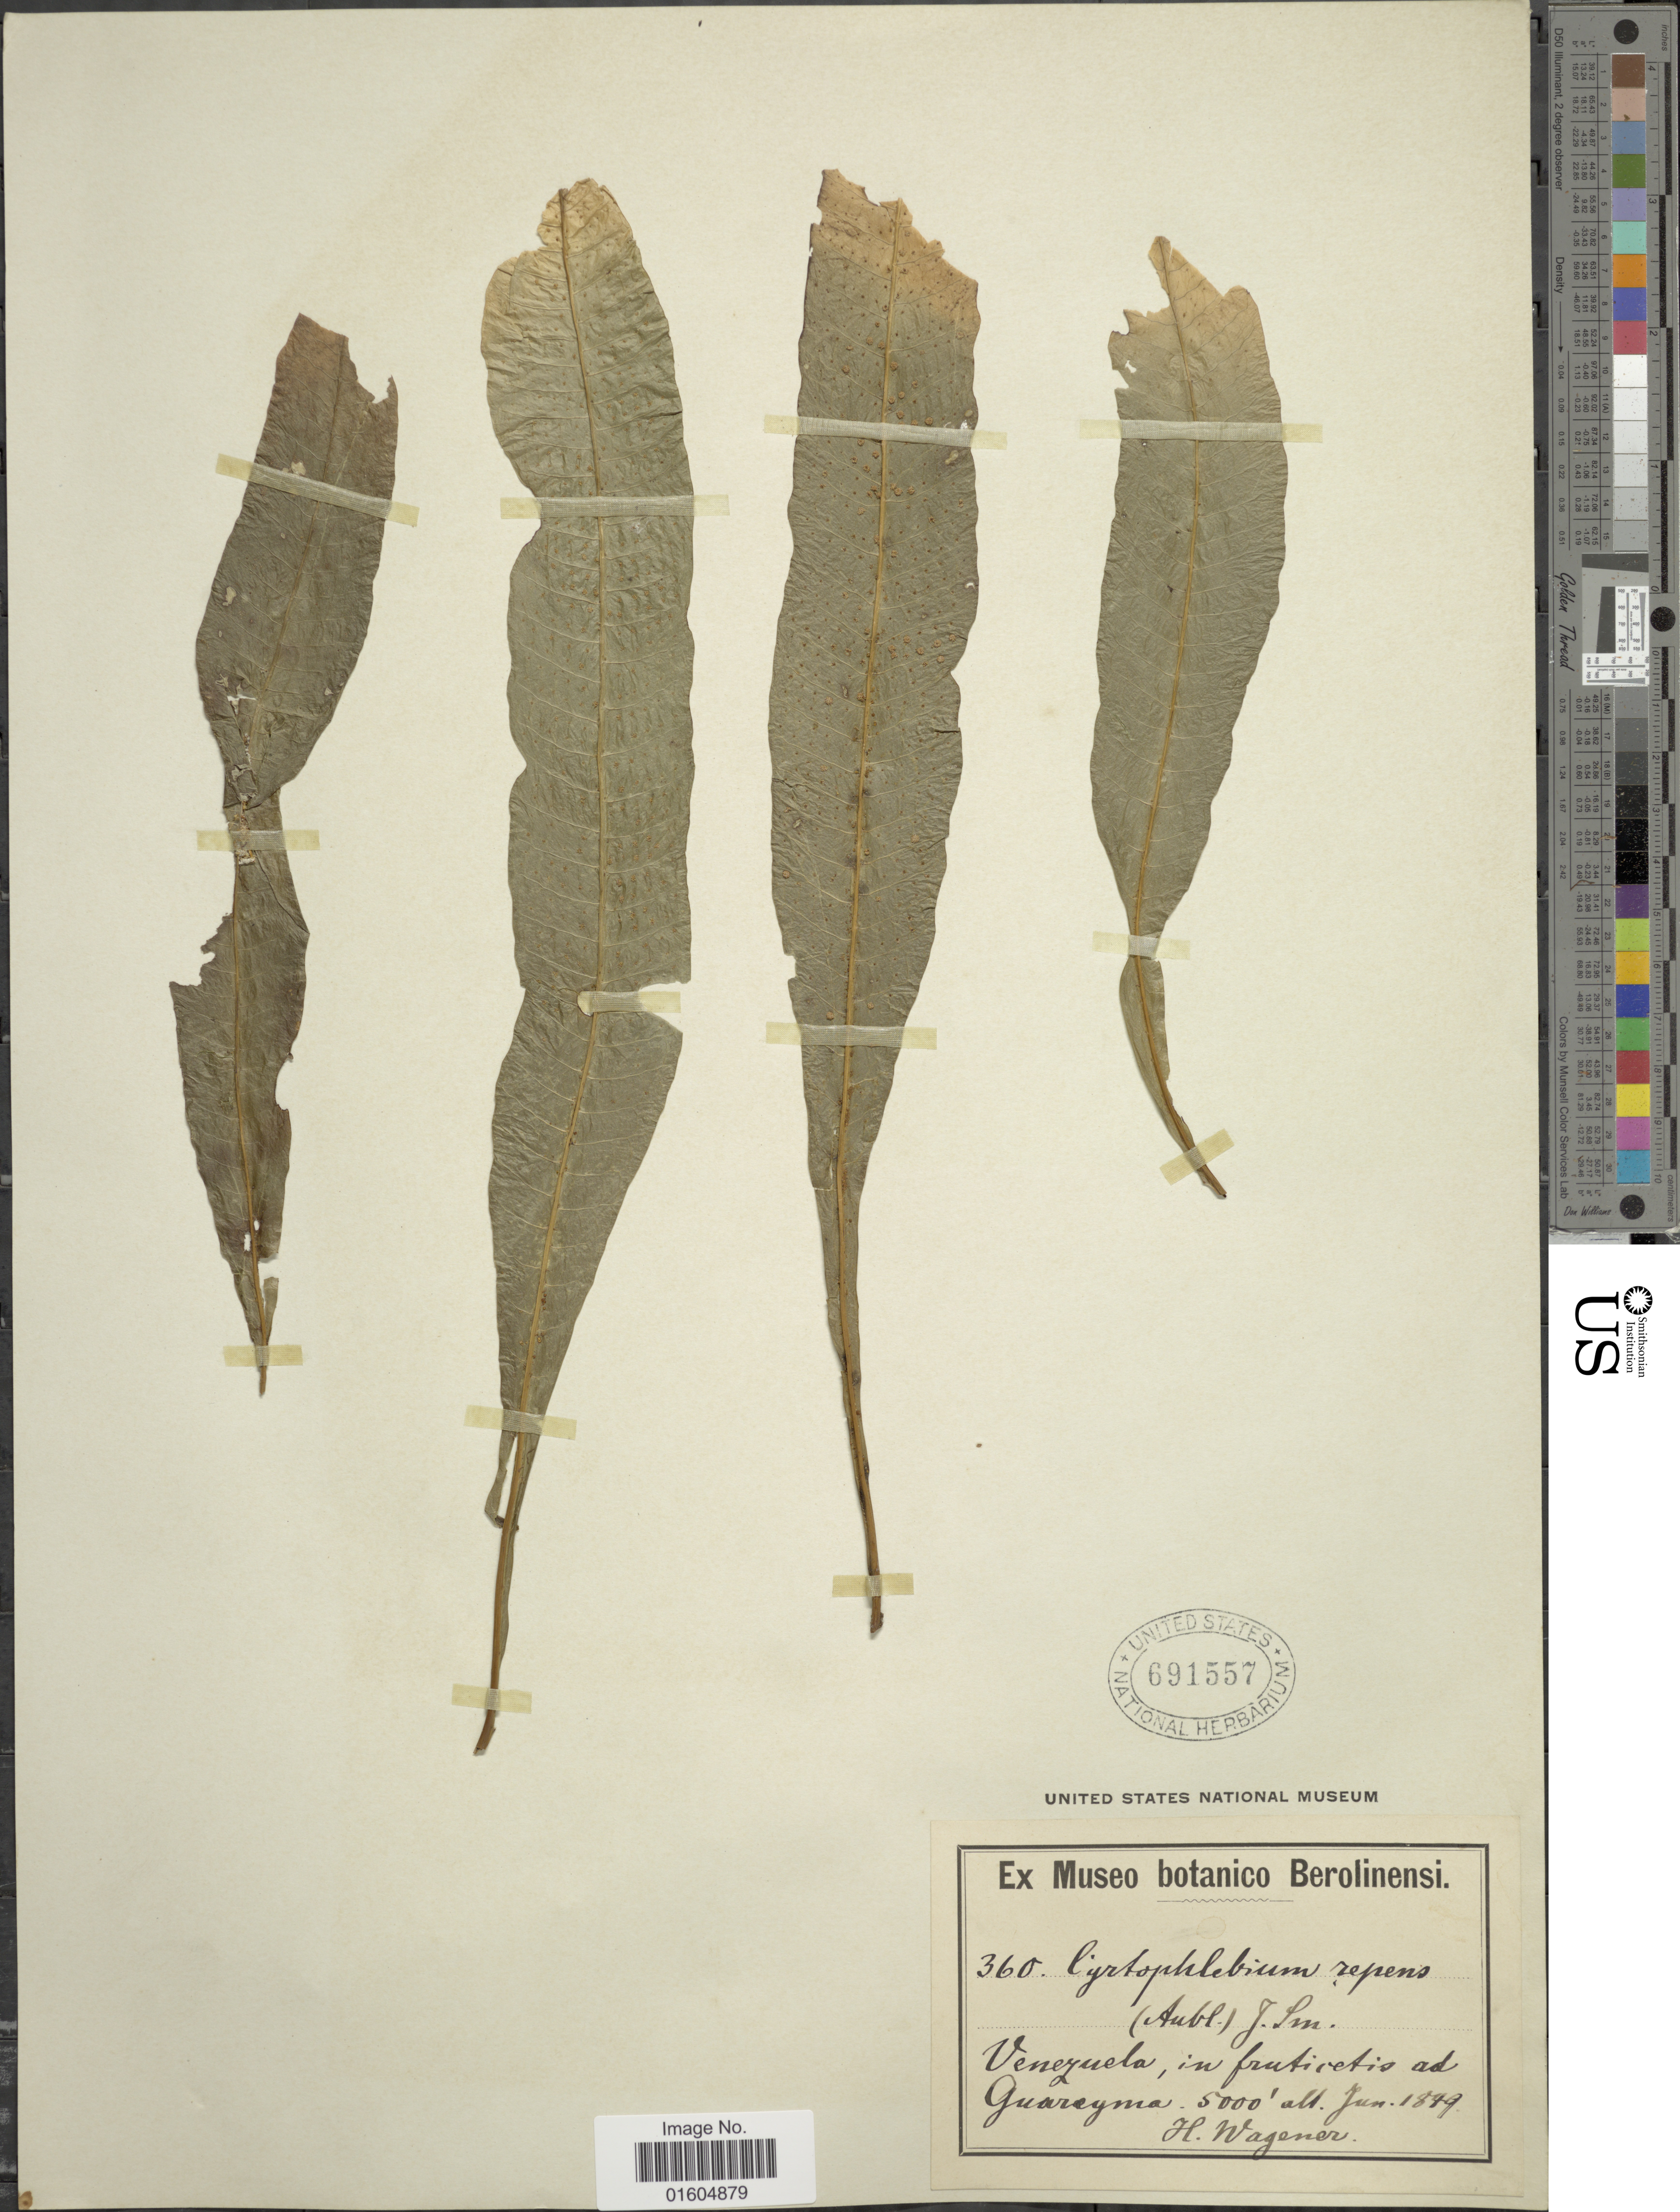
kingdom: Plantae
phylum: Tracheophyta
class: Polypodiopsida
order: Polypodiales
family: Polypodiaceae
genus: Campyloneurum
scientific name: Campyloneurum repens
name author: (Aubl.) C. Presl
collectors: H. Wagener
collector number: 360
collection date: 1849-06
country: Venezuela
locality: Venezuela, in frutioetis ad Guareyma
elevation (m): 1524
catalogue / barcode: US 691557